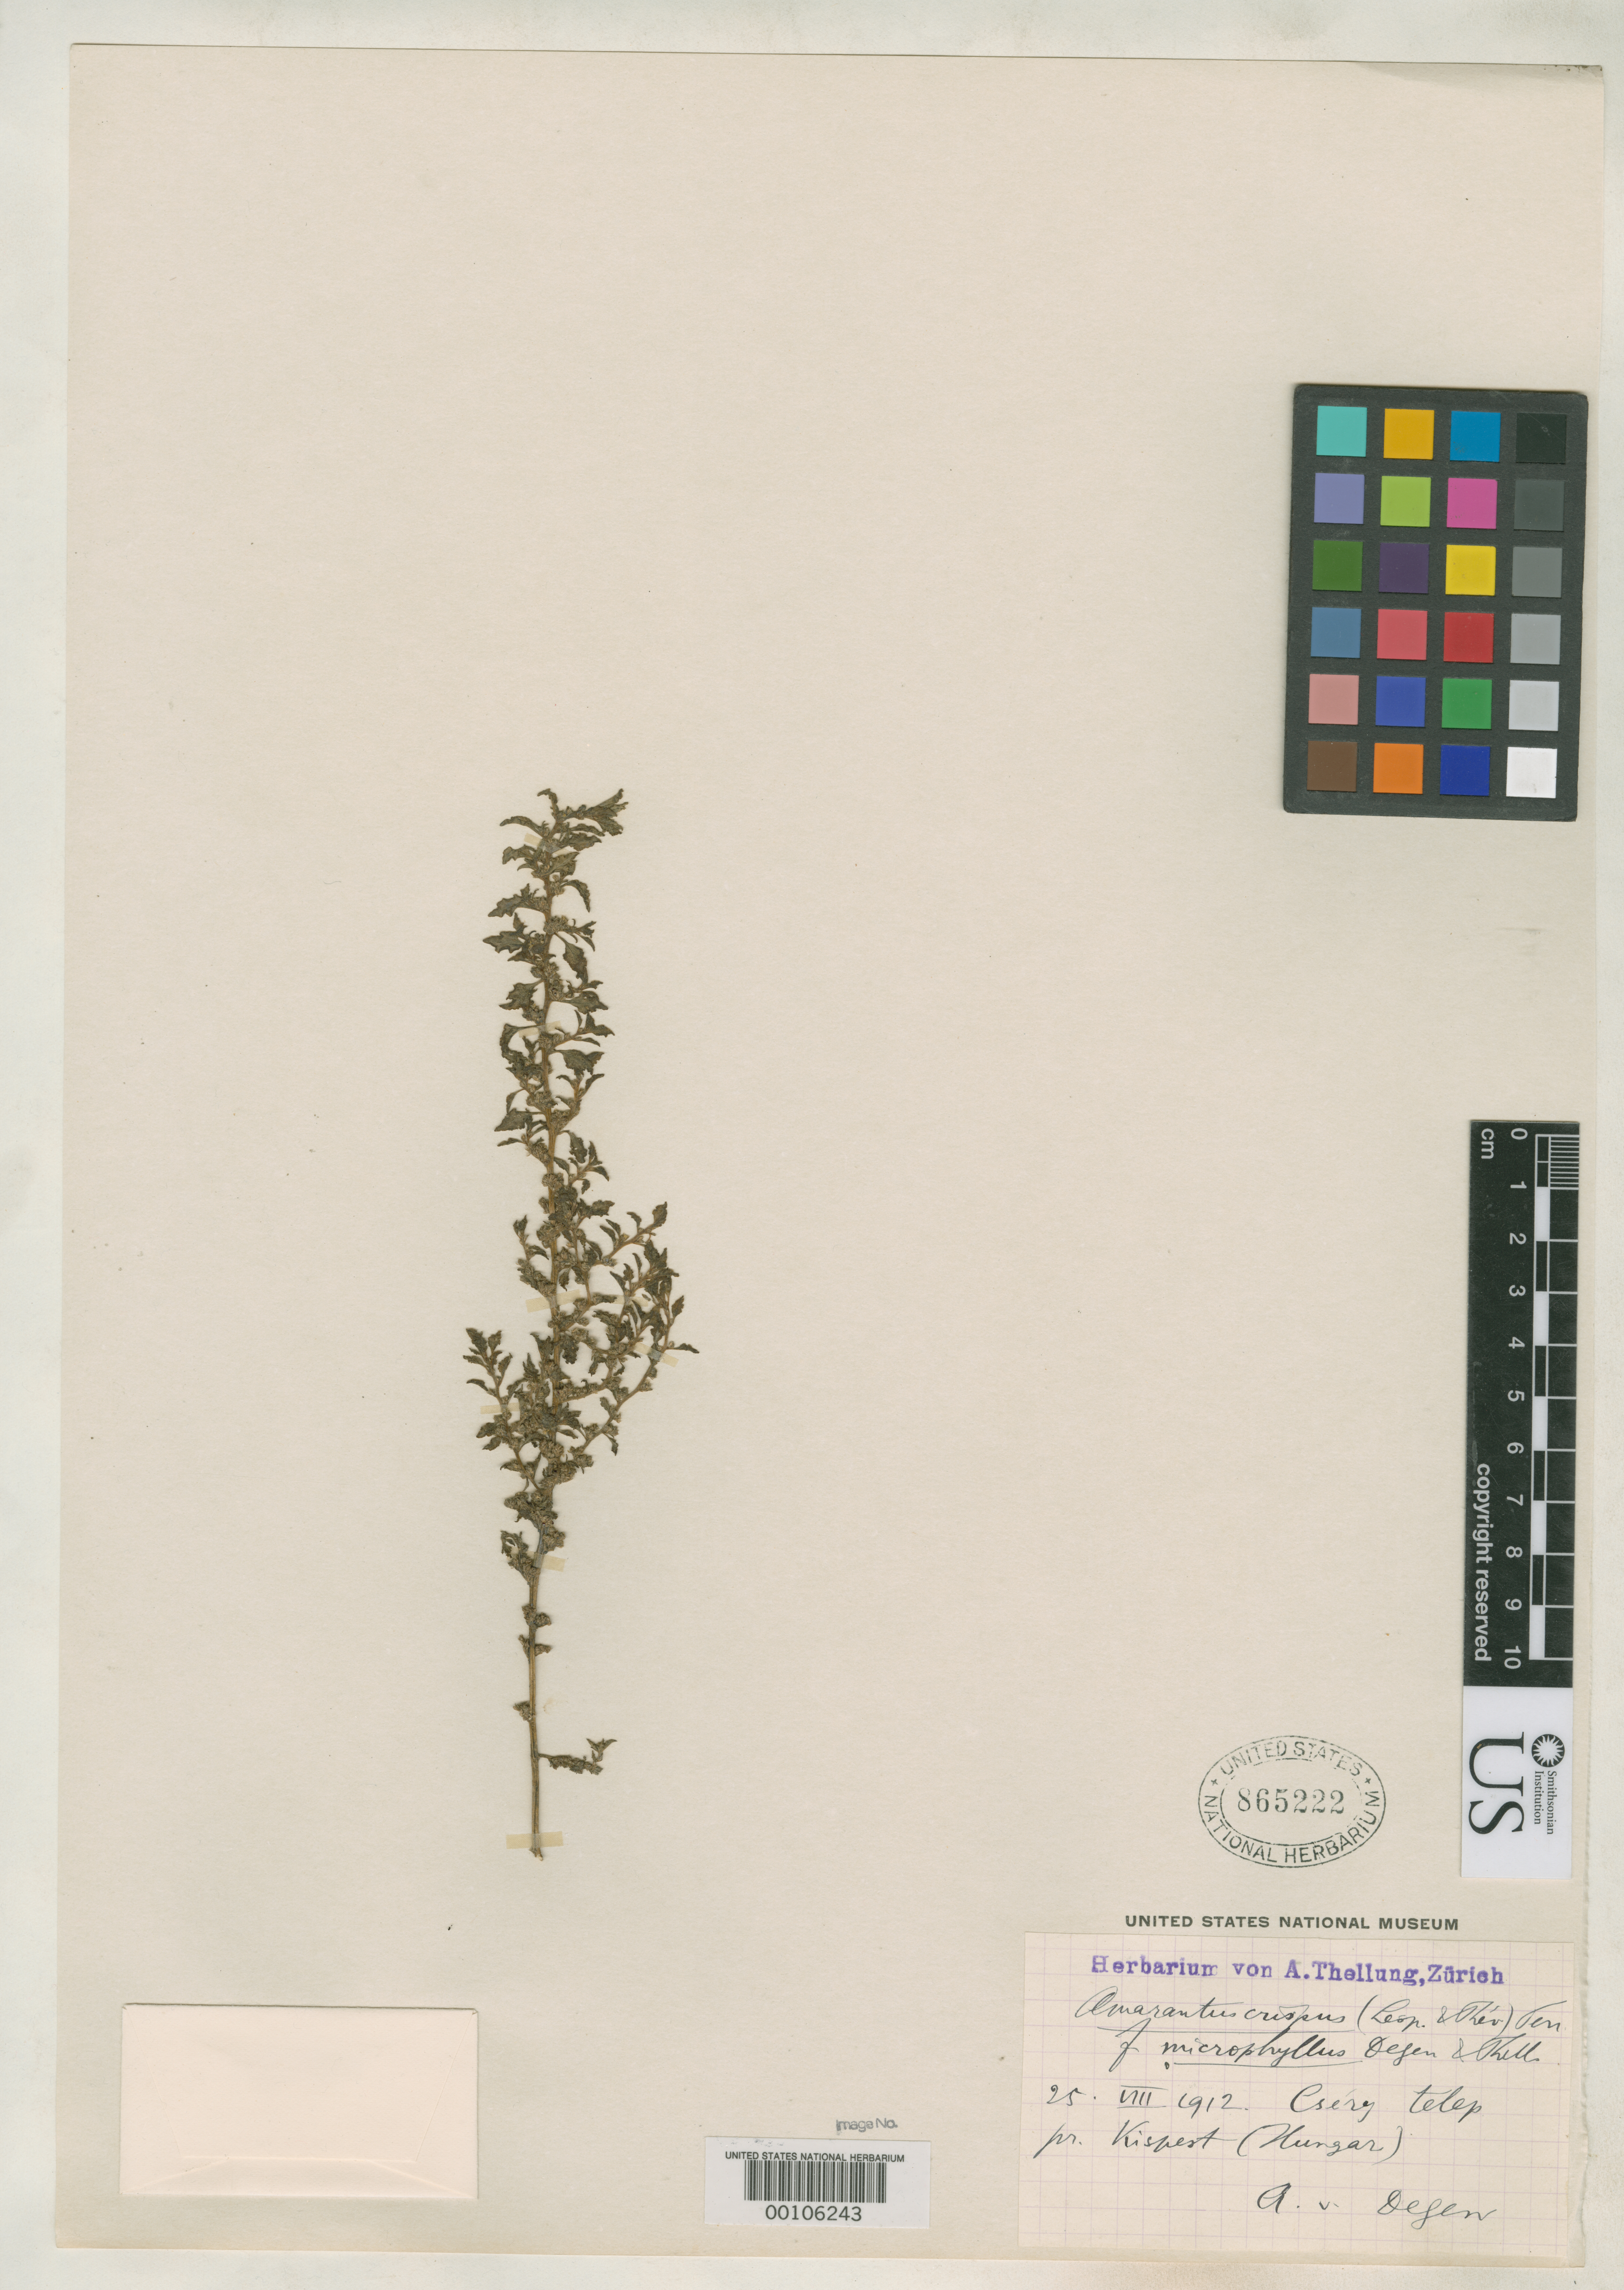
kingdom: Plantae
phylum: Tracheophyta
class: Magnoliopsida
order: Caryophyllales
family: Amaranthaceae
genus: Amaranthus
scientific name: Amaranthus crispus f. microphyllus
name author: Degen & Thell. in Asch. & Graebn.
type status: Type Collection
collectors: A. von Degen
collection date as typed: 25 Aug 1912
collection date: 1912-08-25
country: Hungary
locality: Budapest, Csery Telep.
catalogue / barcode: US 865222